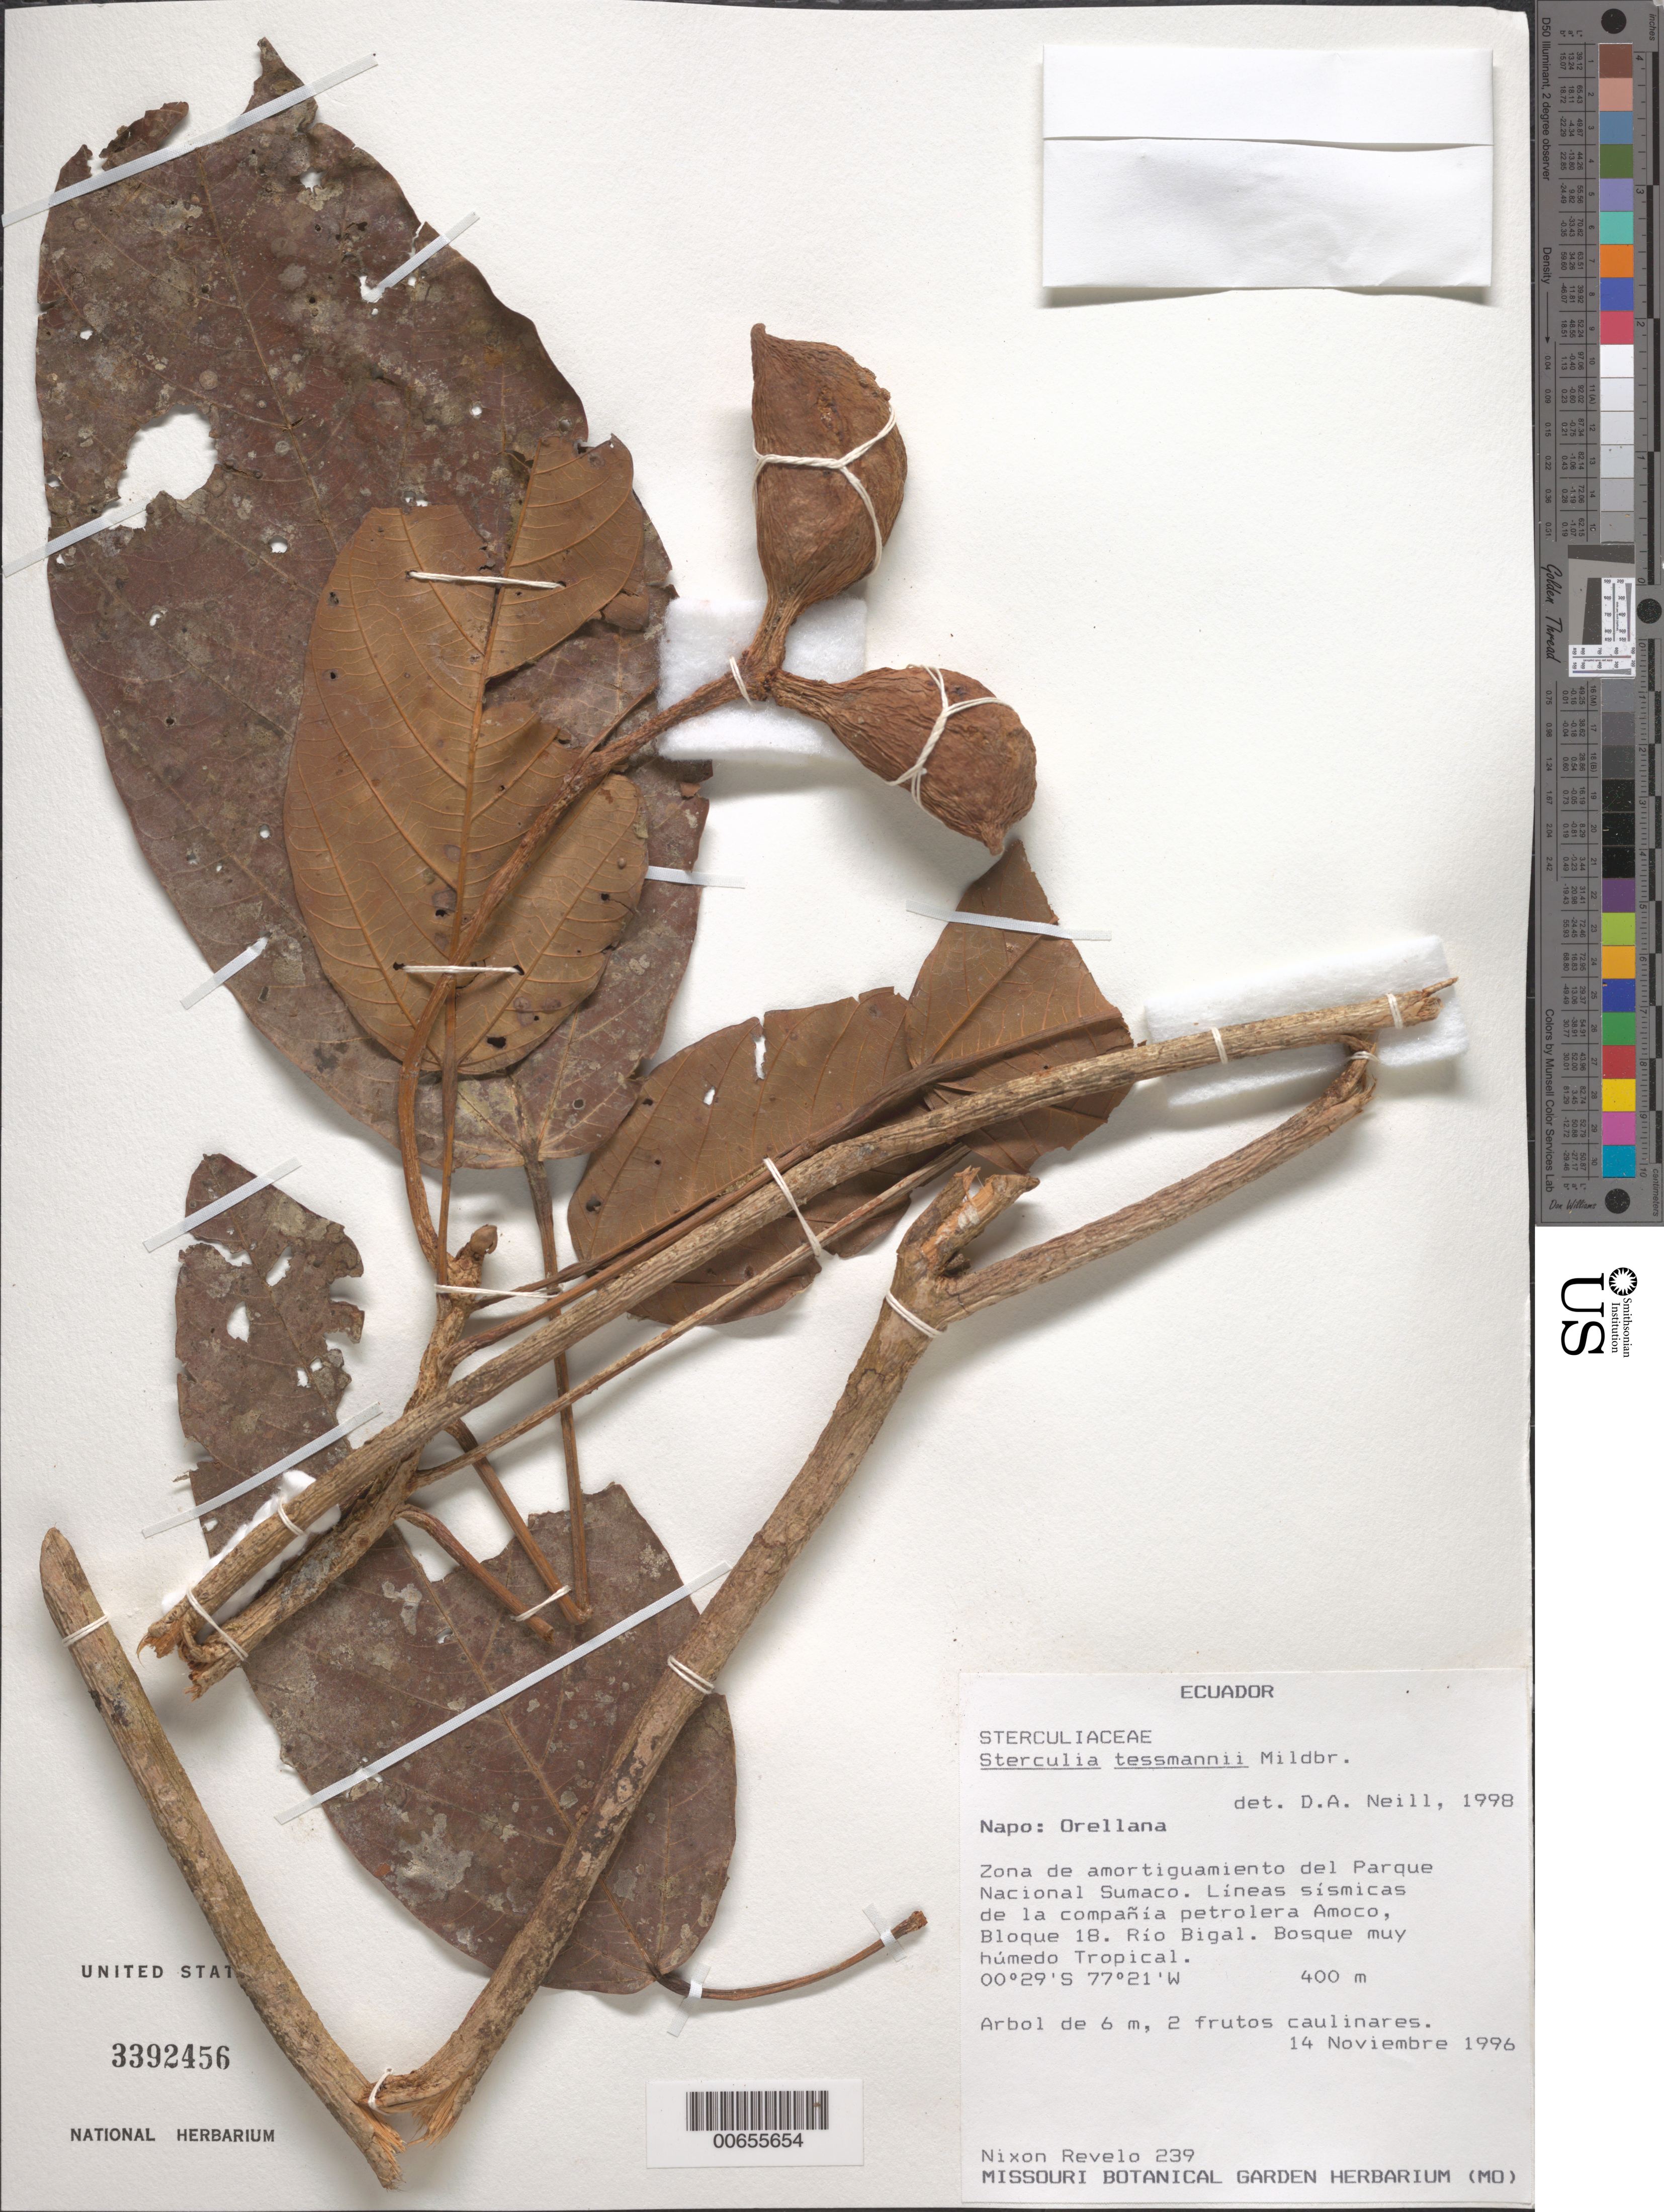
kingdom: Plantae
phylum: Tracheophyta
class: Magnoliopsida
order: Malvales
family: Malvaceae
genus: Sterculia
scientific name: Sterculia tessmannii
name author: Mildbr.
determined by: Neill, David Alan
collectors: N. Revelo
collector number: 239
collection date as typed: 14 Nov 1996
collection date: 1996-11-14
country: Ecuador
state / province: Napo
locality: Orellana. Zona de amortiguamiento del Parque Nacional SuMaco, lineas sísmicas de la compañia petrolera Amoco, Bloque 18, Río Bigal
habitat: Bosque muy húmedo tropical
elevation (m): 400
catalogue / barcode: US 3392456